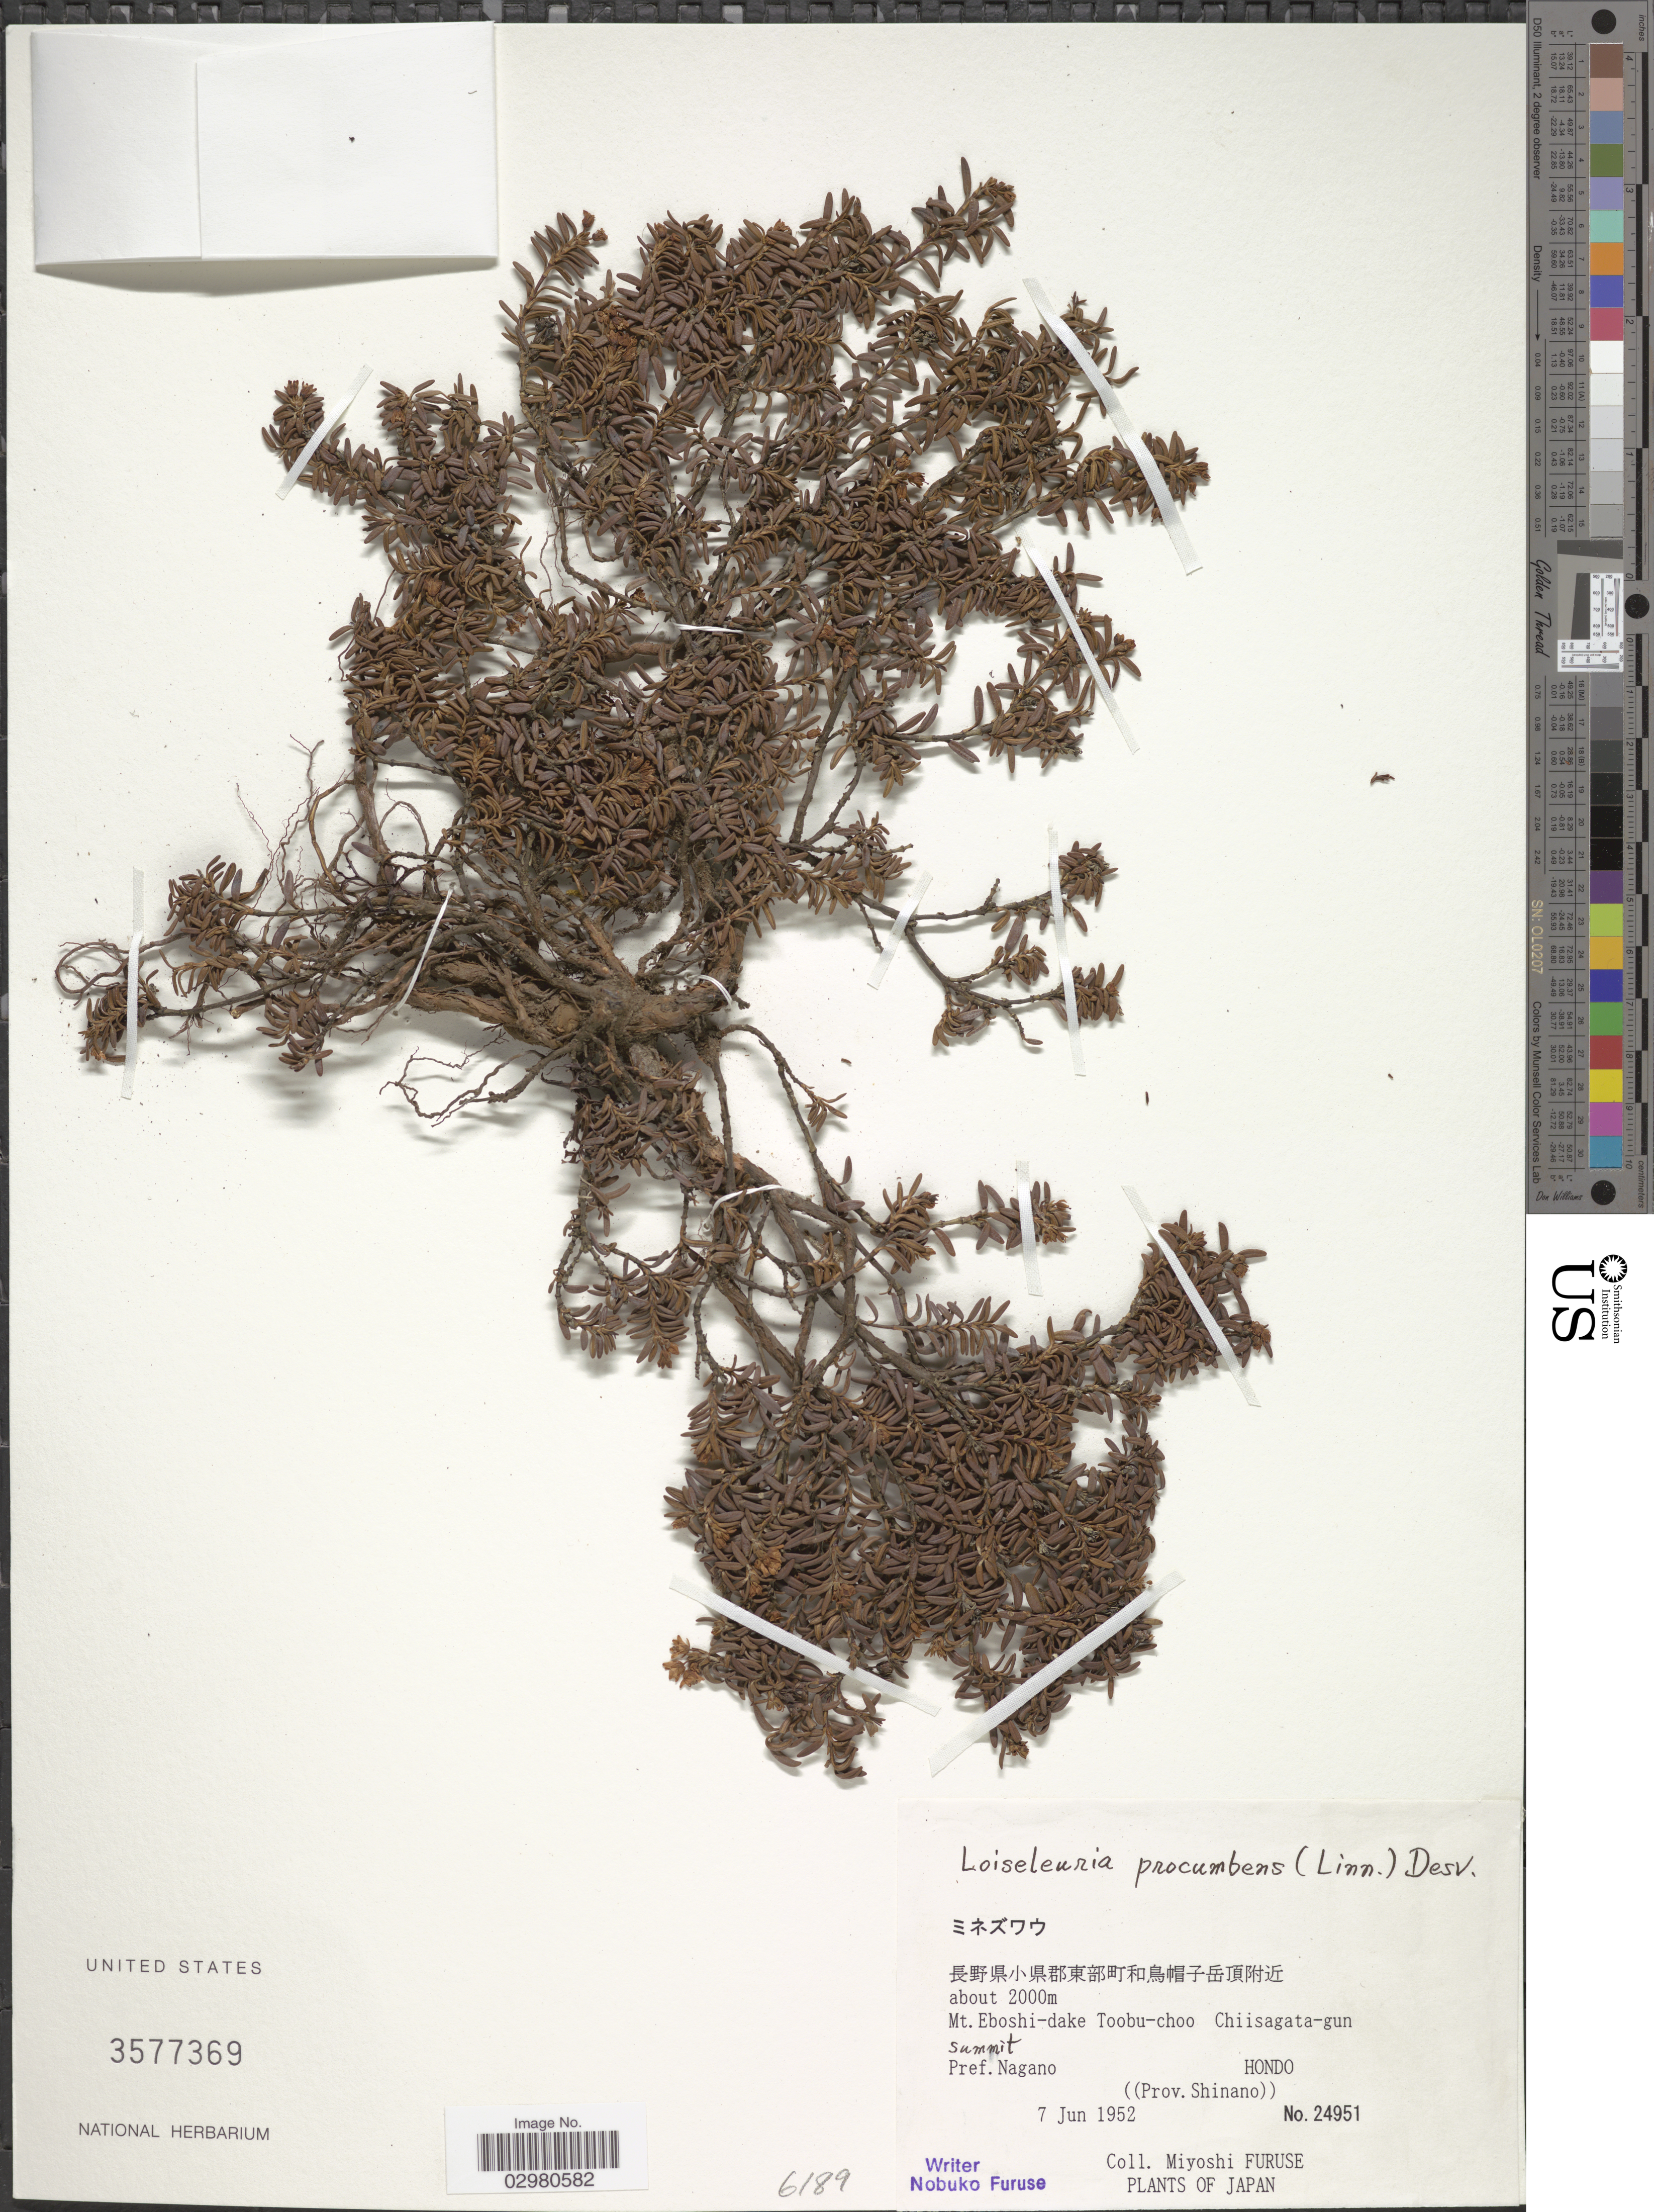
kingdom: Plantae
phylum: Tracheophyta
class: Magnoliopsida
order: Ericales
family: Ericaceae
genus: Loiseleuria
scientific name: Loiseleuria procumbens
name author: (L.) Desv.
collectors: M. Furuse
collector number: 24951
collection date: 1952-06-07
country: Japan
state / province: Nagano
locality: Mt. Eboshi-dake Toobu-choo Chiisagata-gun. Pref. Nagano Hondo ((Prov. Shinano)).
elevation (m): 2000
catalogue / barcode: US 3577369